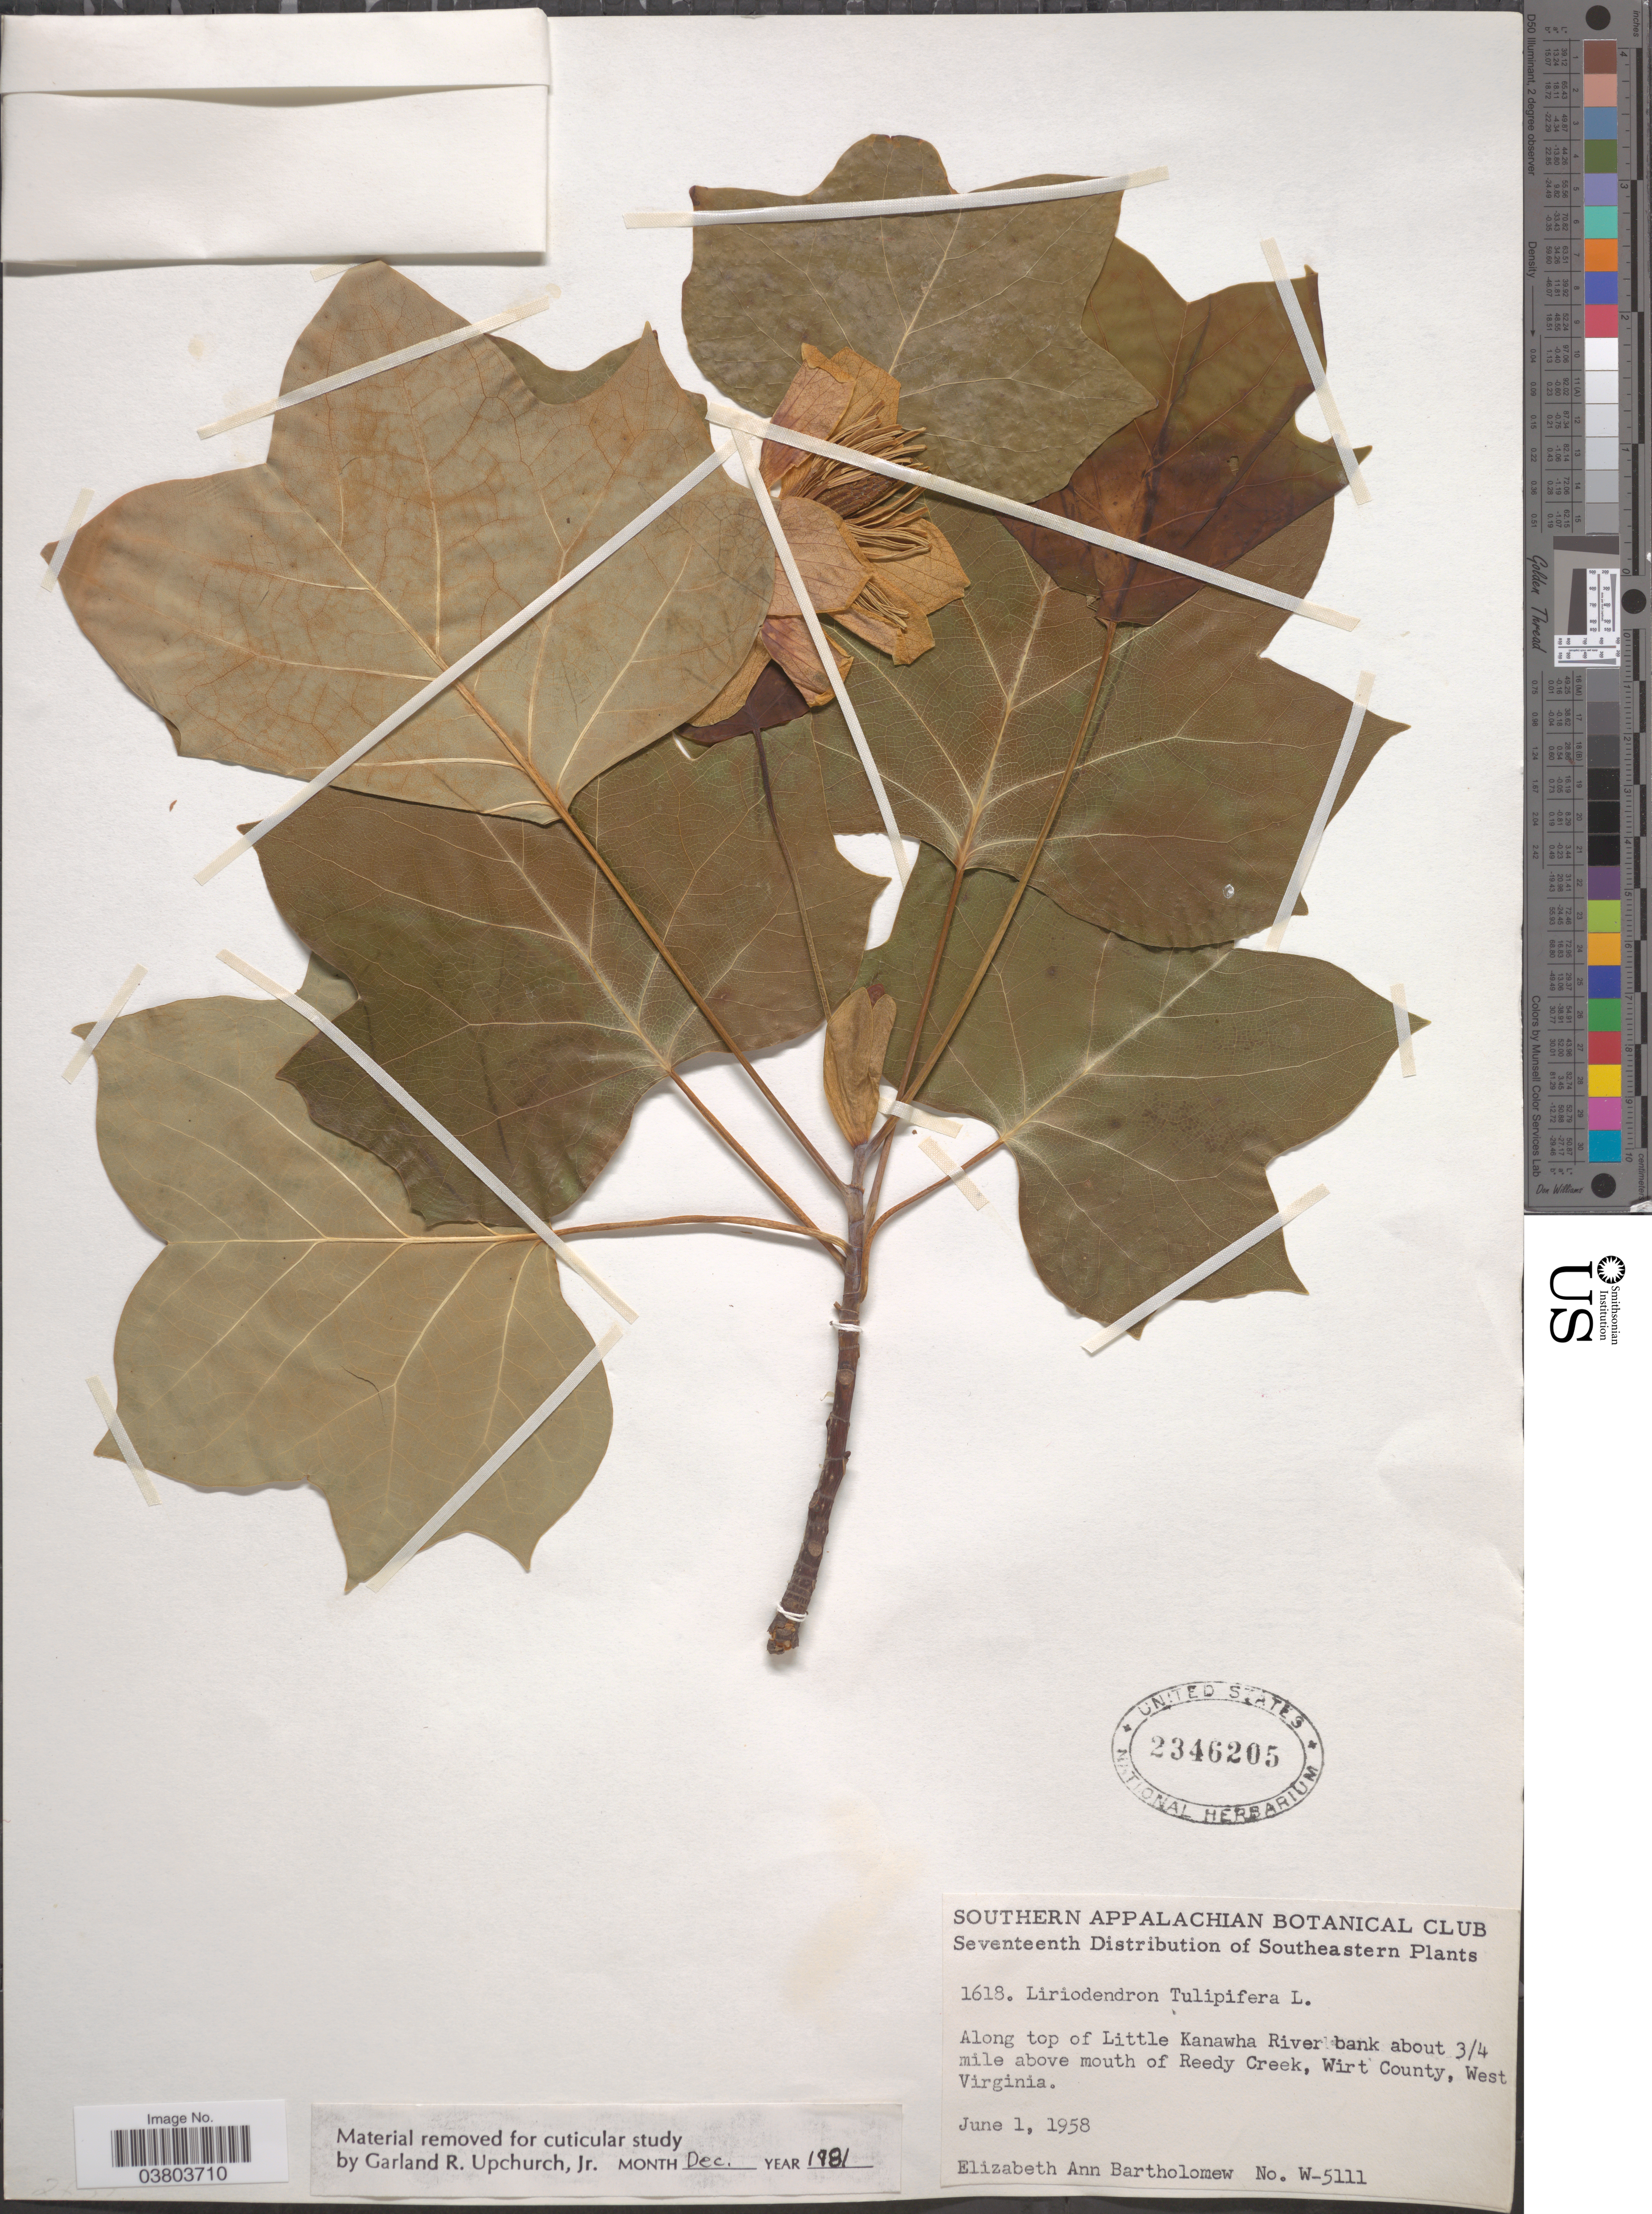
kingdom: Plantae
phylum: Tracheophyta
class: Magnoliopsida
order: Magnoliales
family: Magnoliaceae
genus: Liriodendron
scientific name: Liriodendron tulipifera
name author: L.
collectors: E. Bartholomew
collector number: W5111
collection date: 1958-06-01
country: United States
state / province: West Virginia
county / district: Wirt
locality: Along top of Little Kanawha River bank about 3/4 mile above mouth of Reedy Creek, Wirt County.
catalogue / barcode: US 2346205